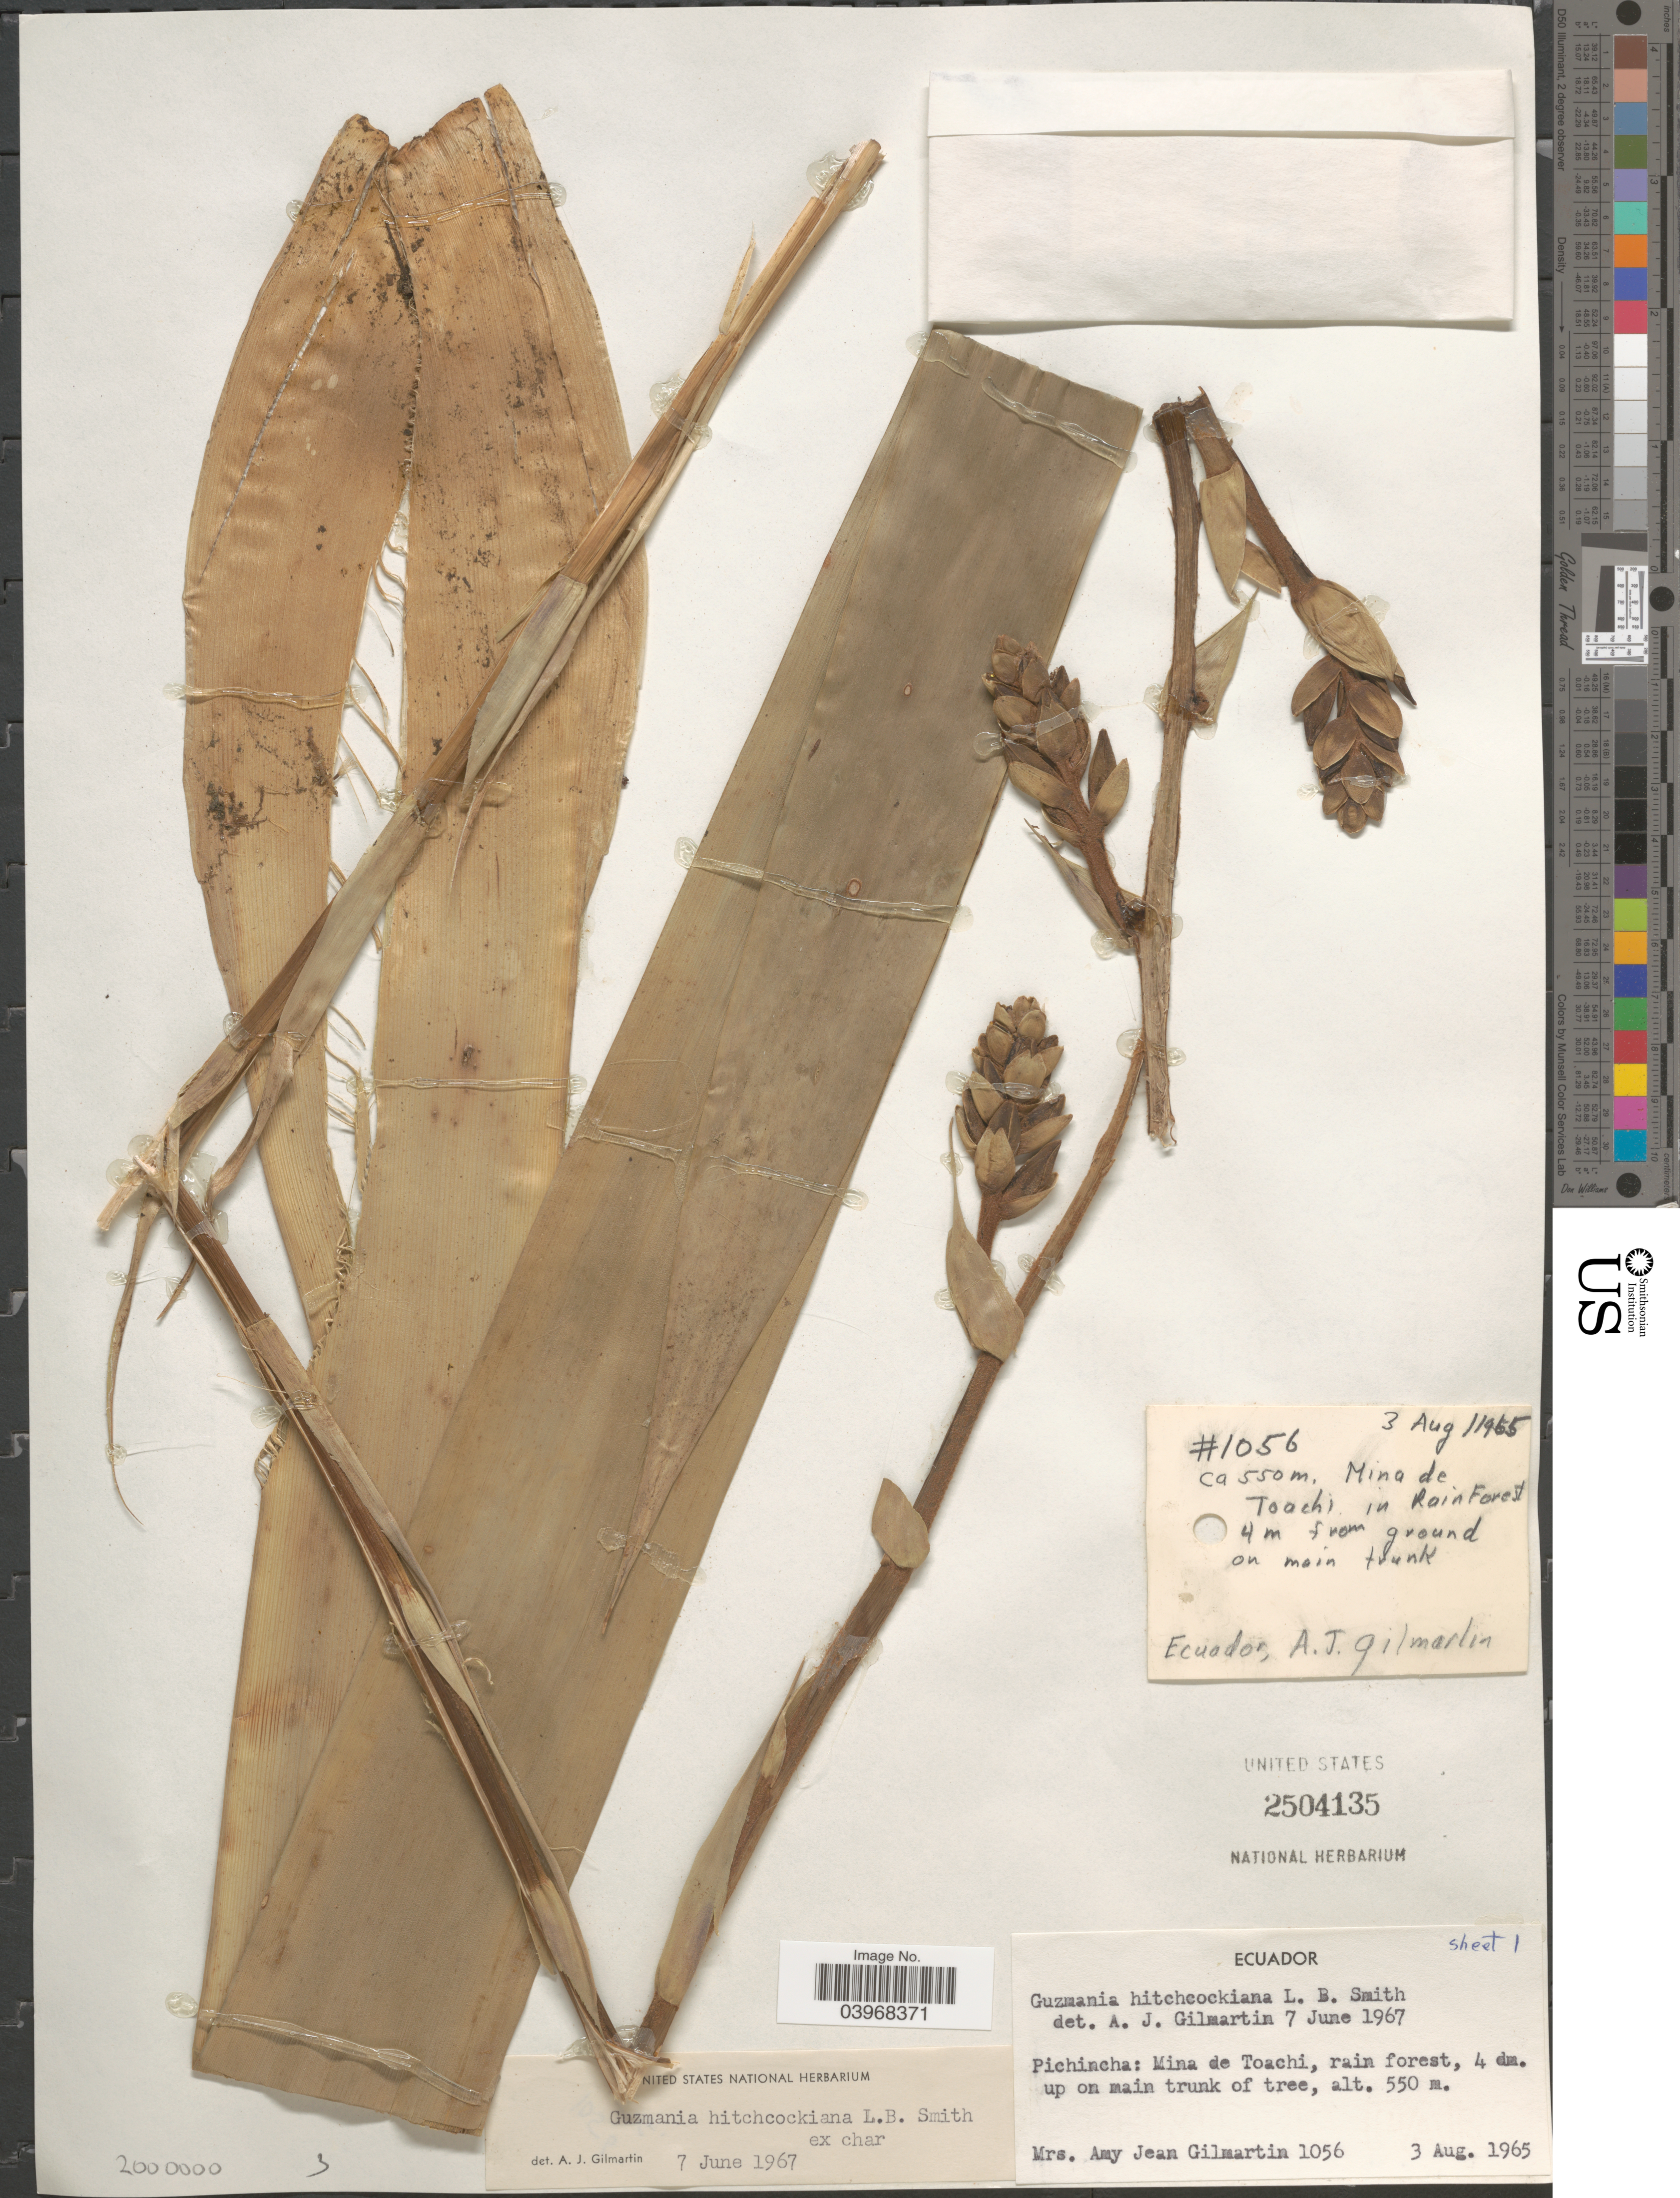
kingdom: Plantae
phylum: Tracheophyta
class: Liliopsida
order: Poales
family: Bromeliaceae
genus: Guzmania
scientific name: Guzmania hitchcockiana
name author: L.B. Sm.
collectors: A. J. Gilmartin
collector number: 1056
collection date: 1965-08-03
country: Ecuador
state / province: Pichincha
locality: Mina de Toachi, rain forest.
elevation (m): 550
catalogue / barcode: US 2504135